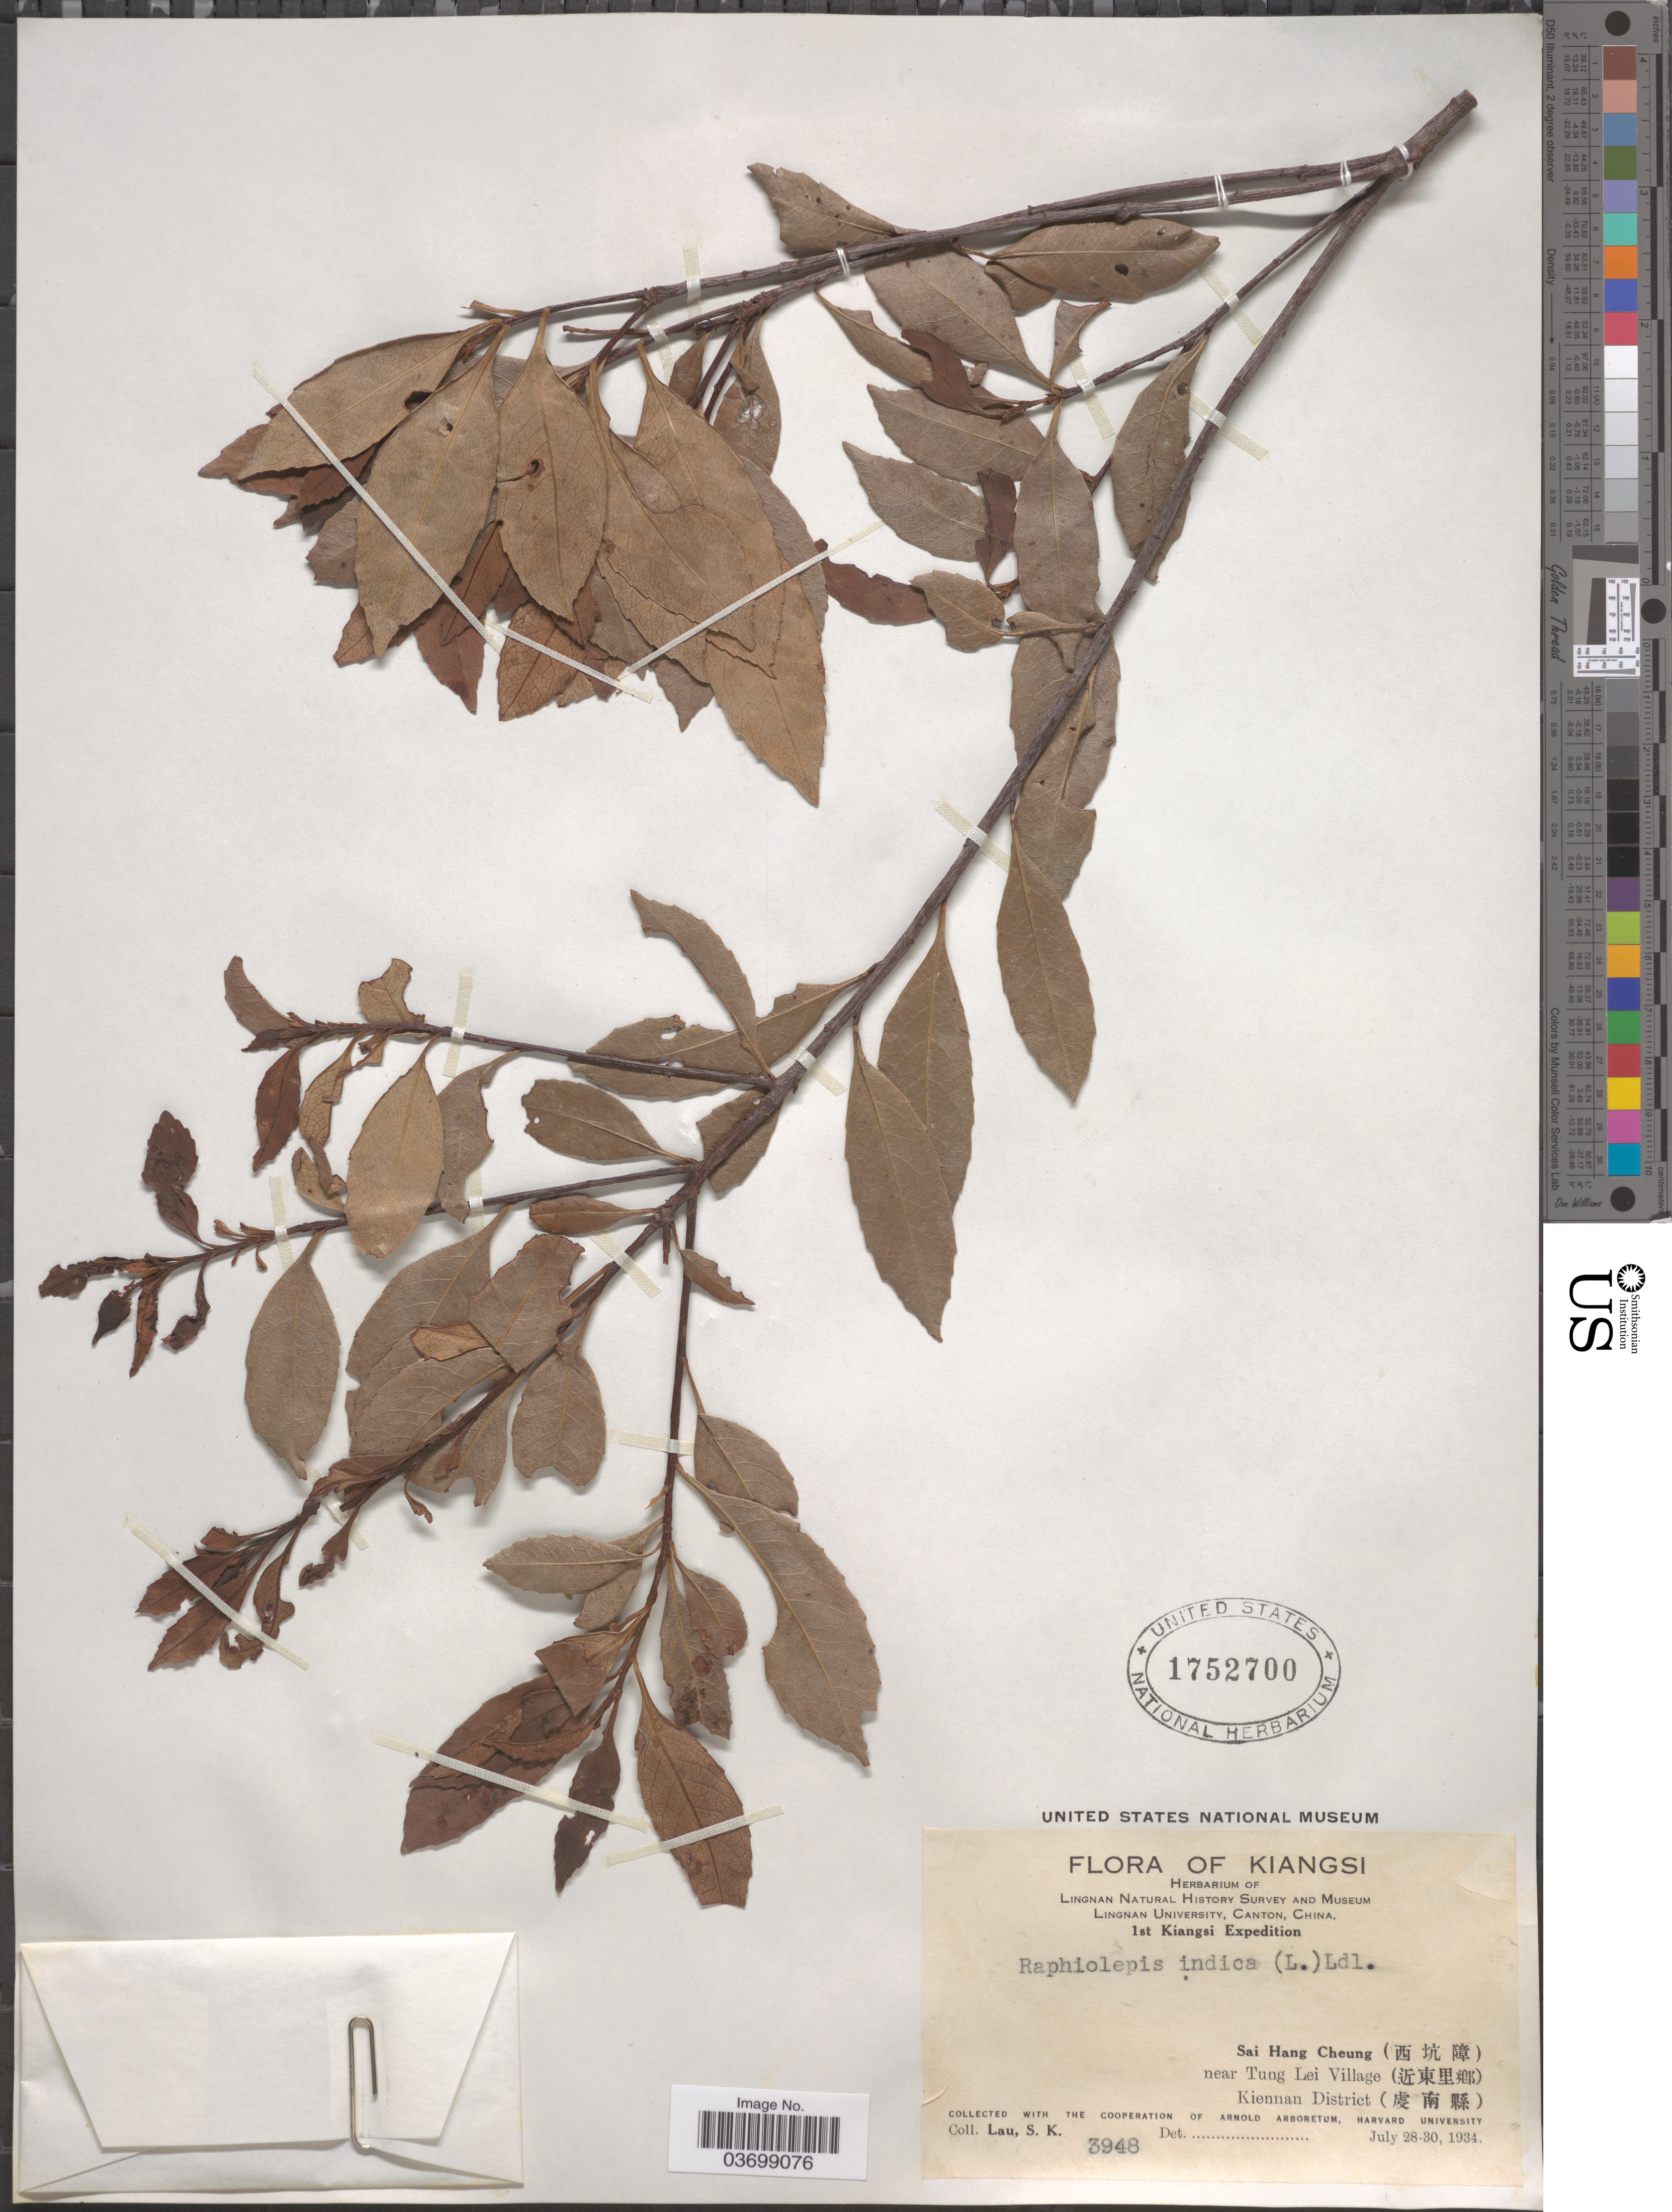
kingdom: Plantae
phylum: Tracheophyta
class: Magnoliopsida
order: Rosales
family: Rosaceae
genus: Rhaphiolepis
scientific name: Rhaphiolepis indica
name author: (L.) Lindl.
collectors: S. K. Lau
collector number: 3948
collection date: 1934-07-28/1934-07-30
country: China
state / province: Jiangxi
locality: Kiangsi. Sai Hang Cheung (X) near Tung Lei Village (X). Kiennan District (X).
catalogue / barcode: US 1752700